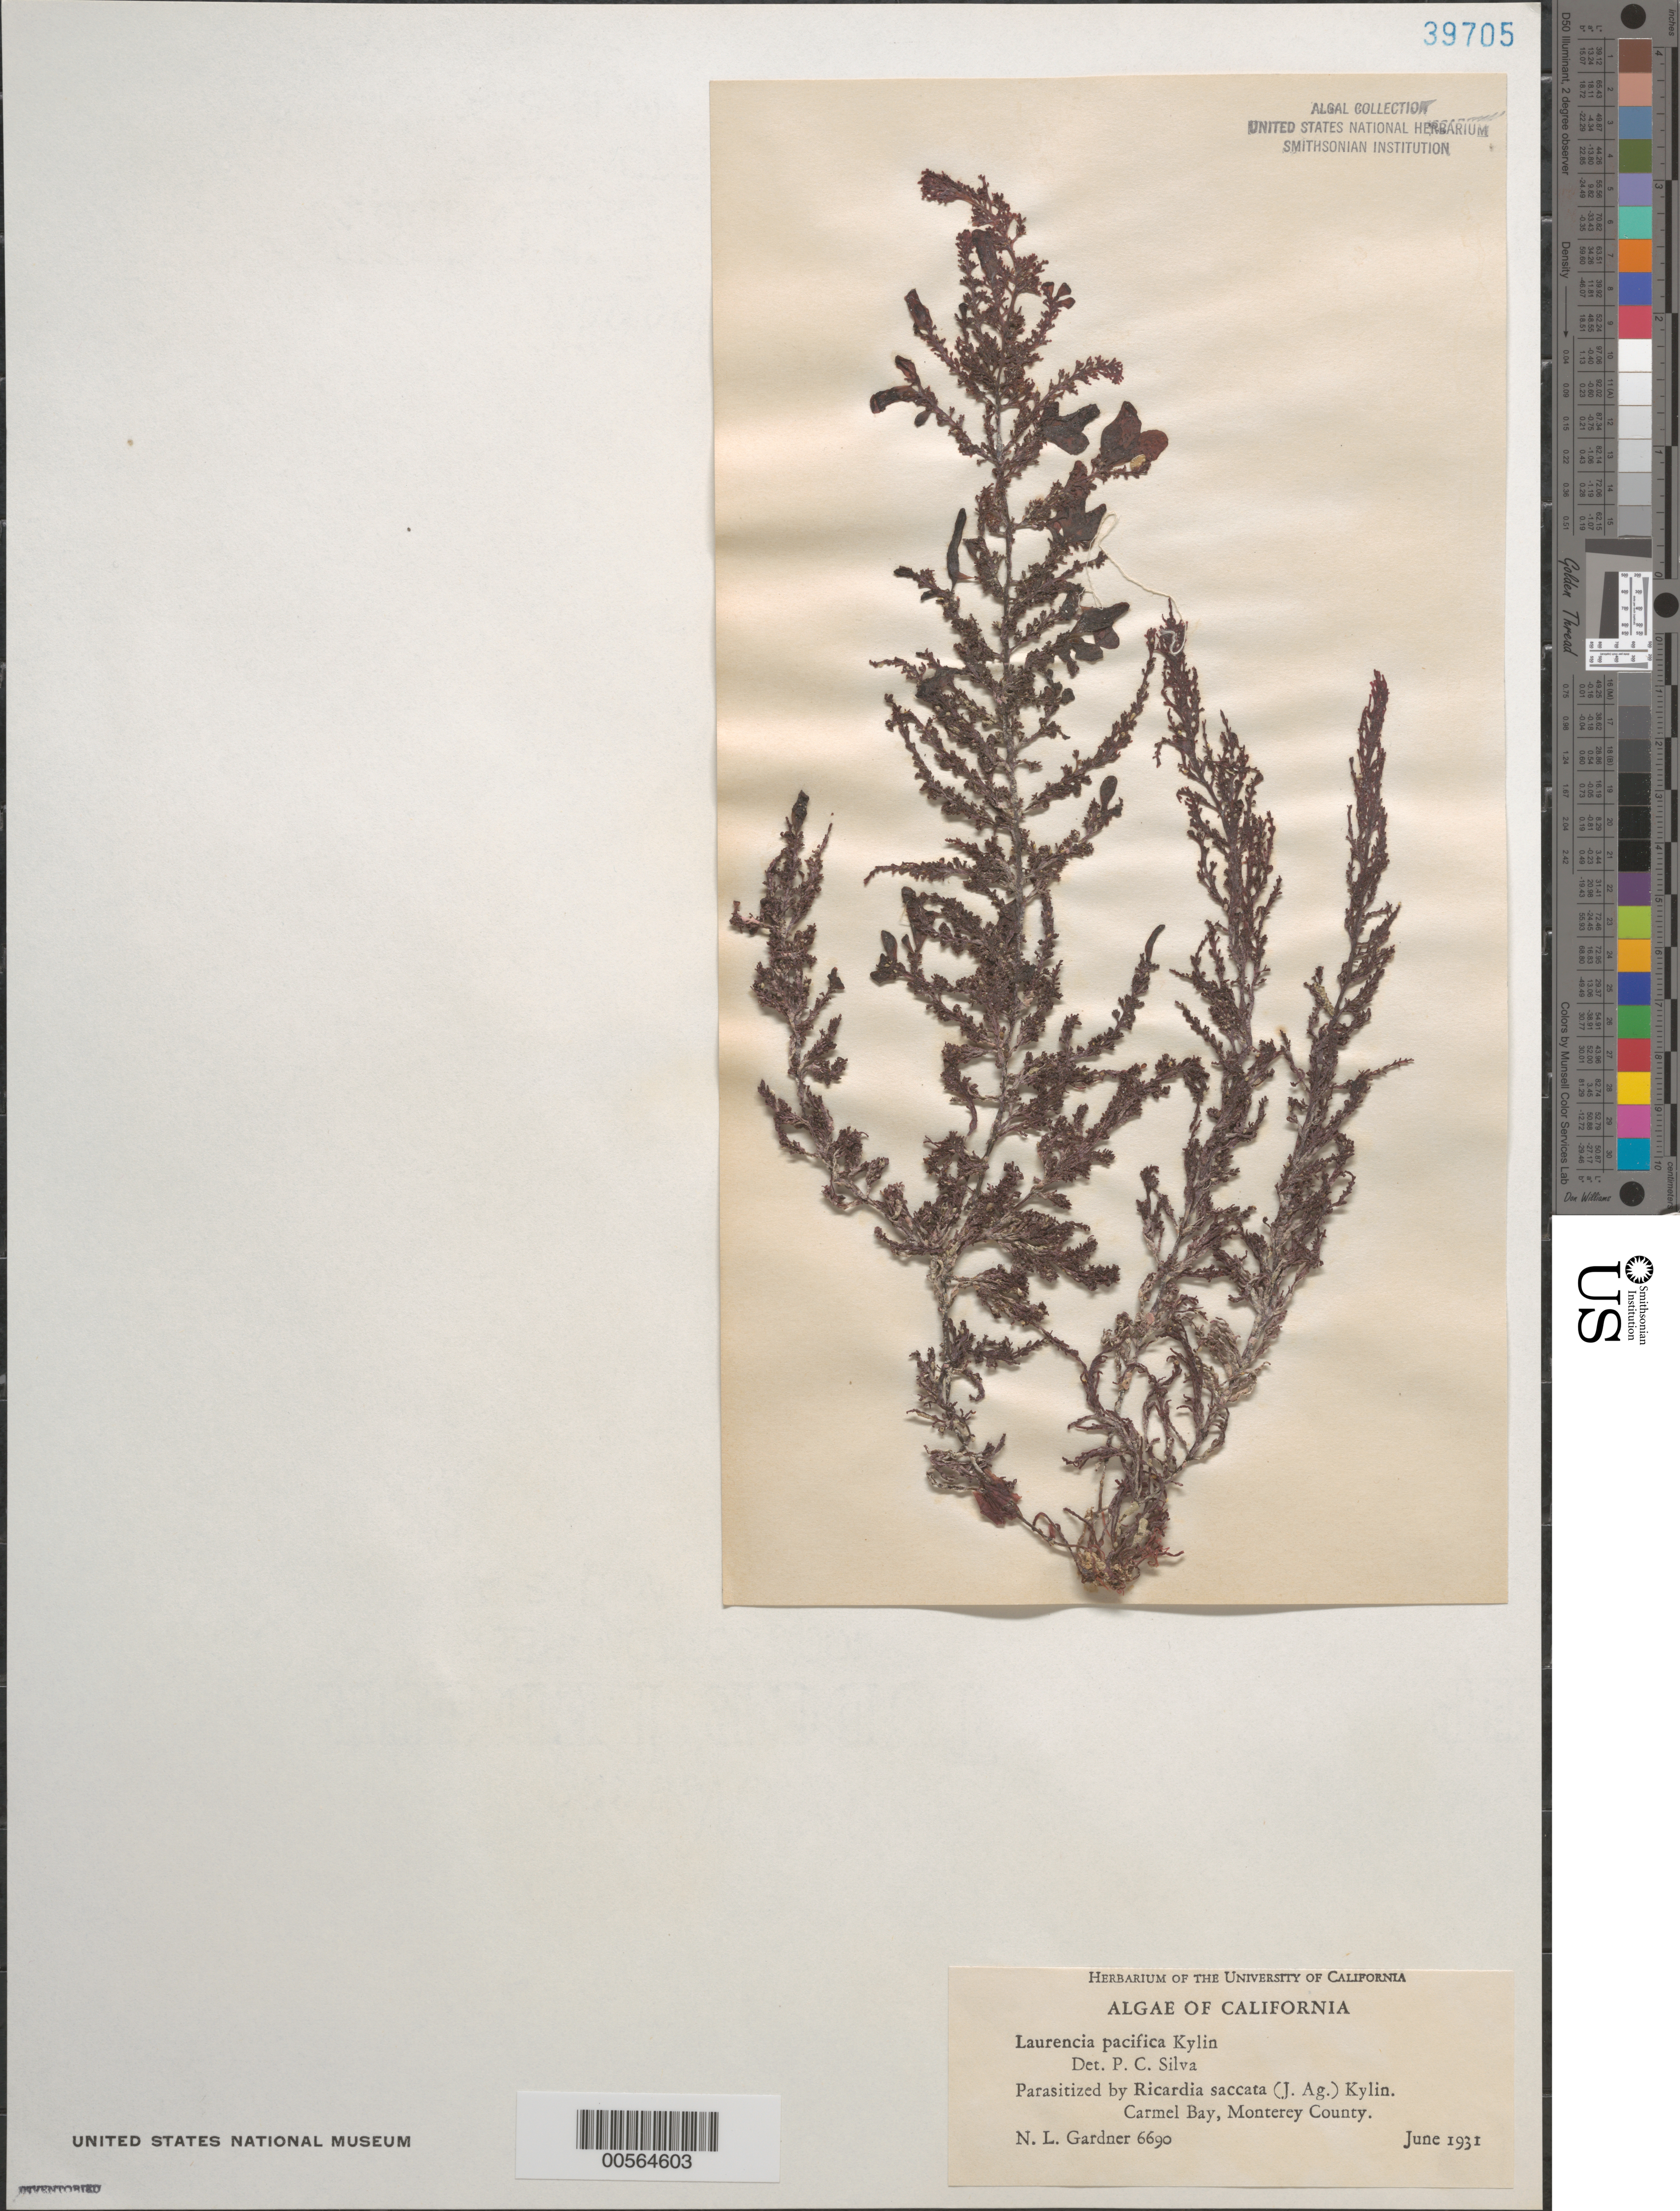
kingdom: Plantae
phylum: Rhodophyta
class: Florideophyceae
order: Ceramiales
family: Rhodomelaceae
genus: Laurencia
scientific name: Laurencia pacifica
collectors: N. Gardner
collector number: NLG 6690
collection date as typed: Jun 1931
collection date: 1931-06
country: United States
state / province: California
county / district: Monterey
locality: Carmel Bay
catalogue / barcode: US 39705